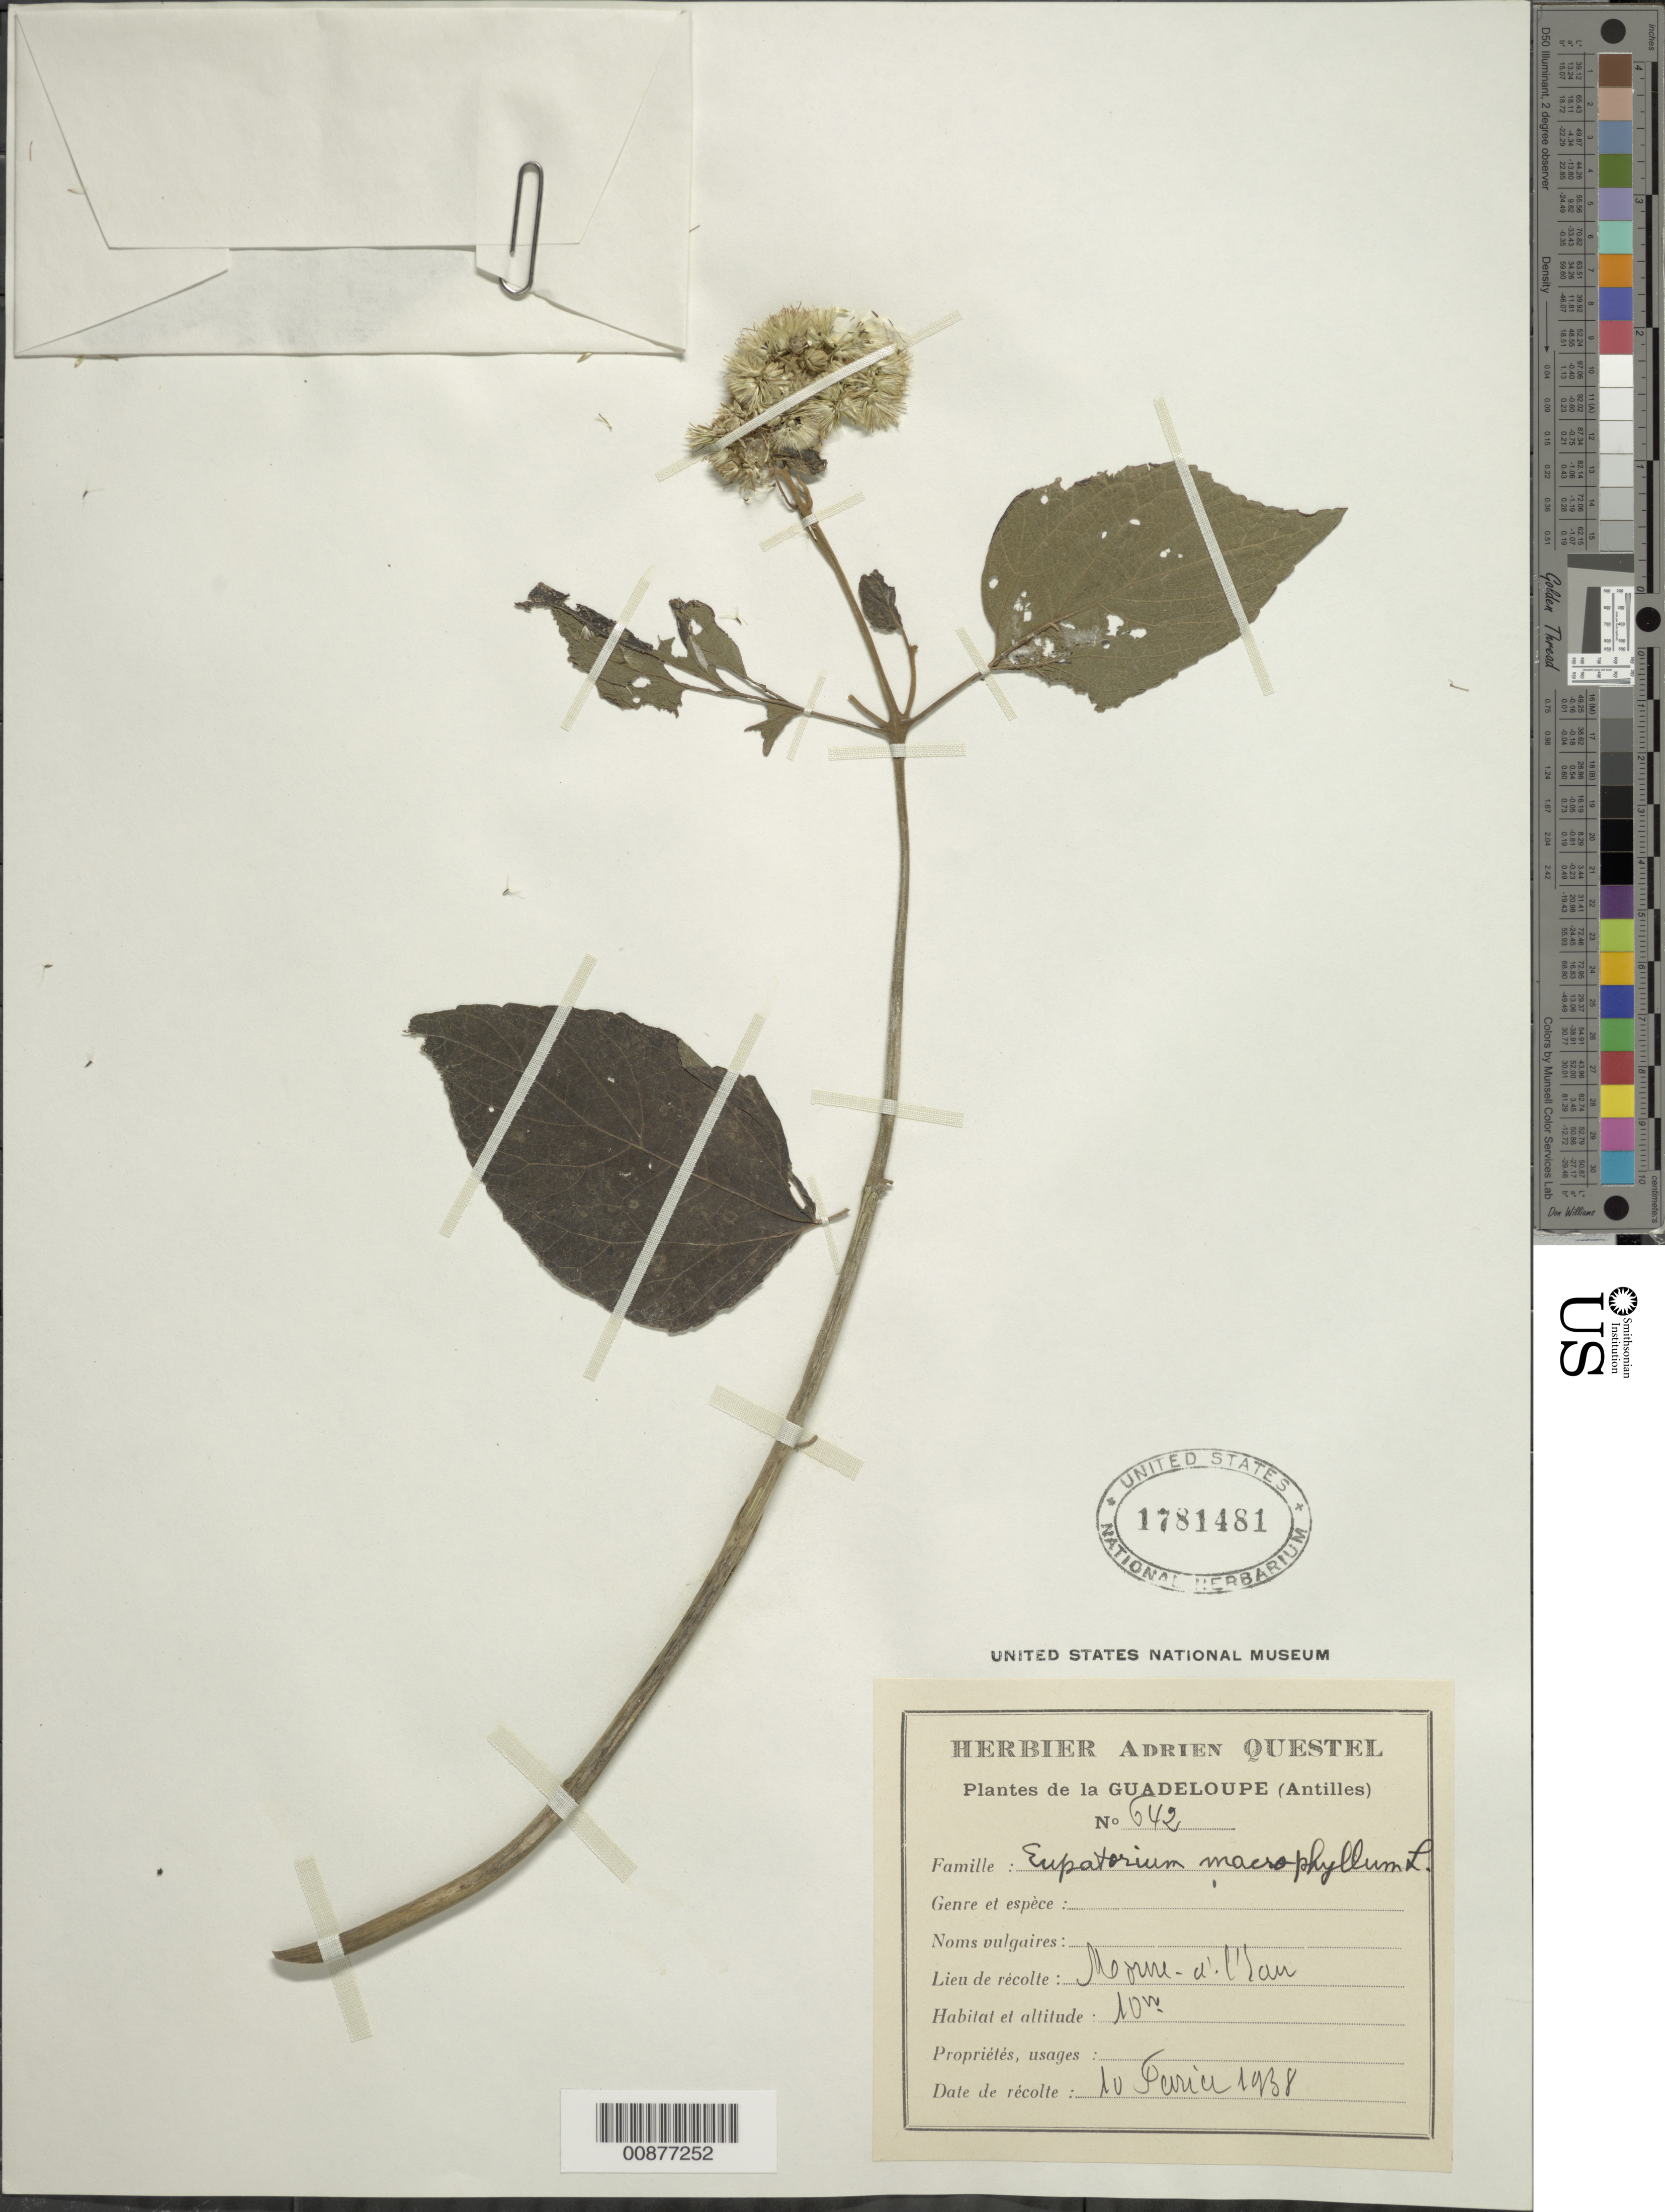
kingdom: Plantae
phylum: Tracheophyta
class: Magnoliopsida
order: Asterales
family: Asteraceae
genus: Hebeclinium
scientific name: Hebeclinium macrophyllum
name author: (L.) DC.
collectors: A. Questel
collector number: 642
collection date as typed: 10 Feb 1938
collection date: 1938-02-10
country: Guadeloupe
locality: Morne-à-l'Ian (sp?)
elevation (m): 10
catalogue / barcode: US 1781481